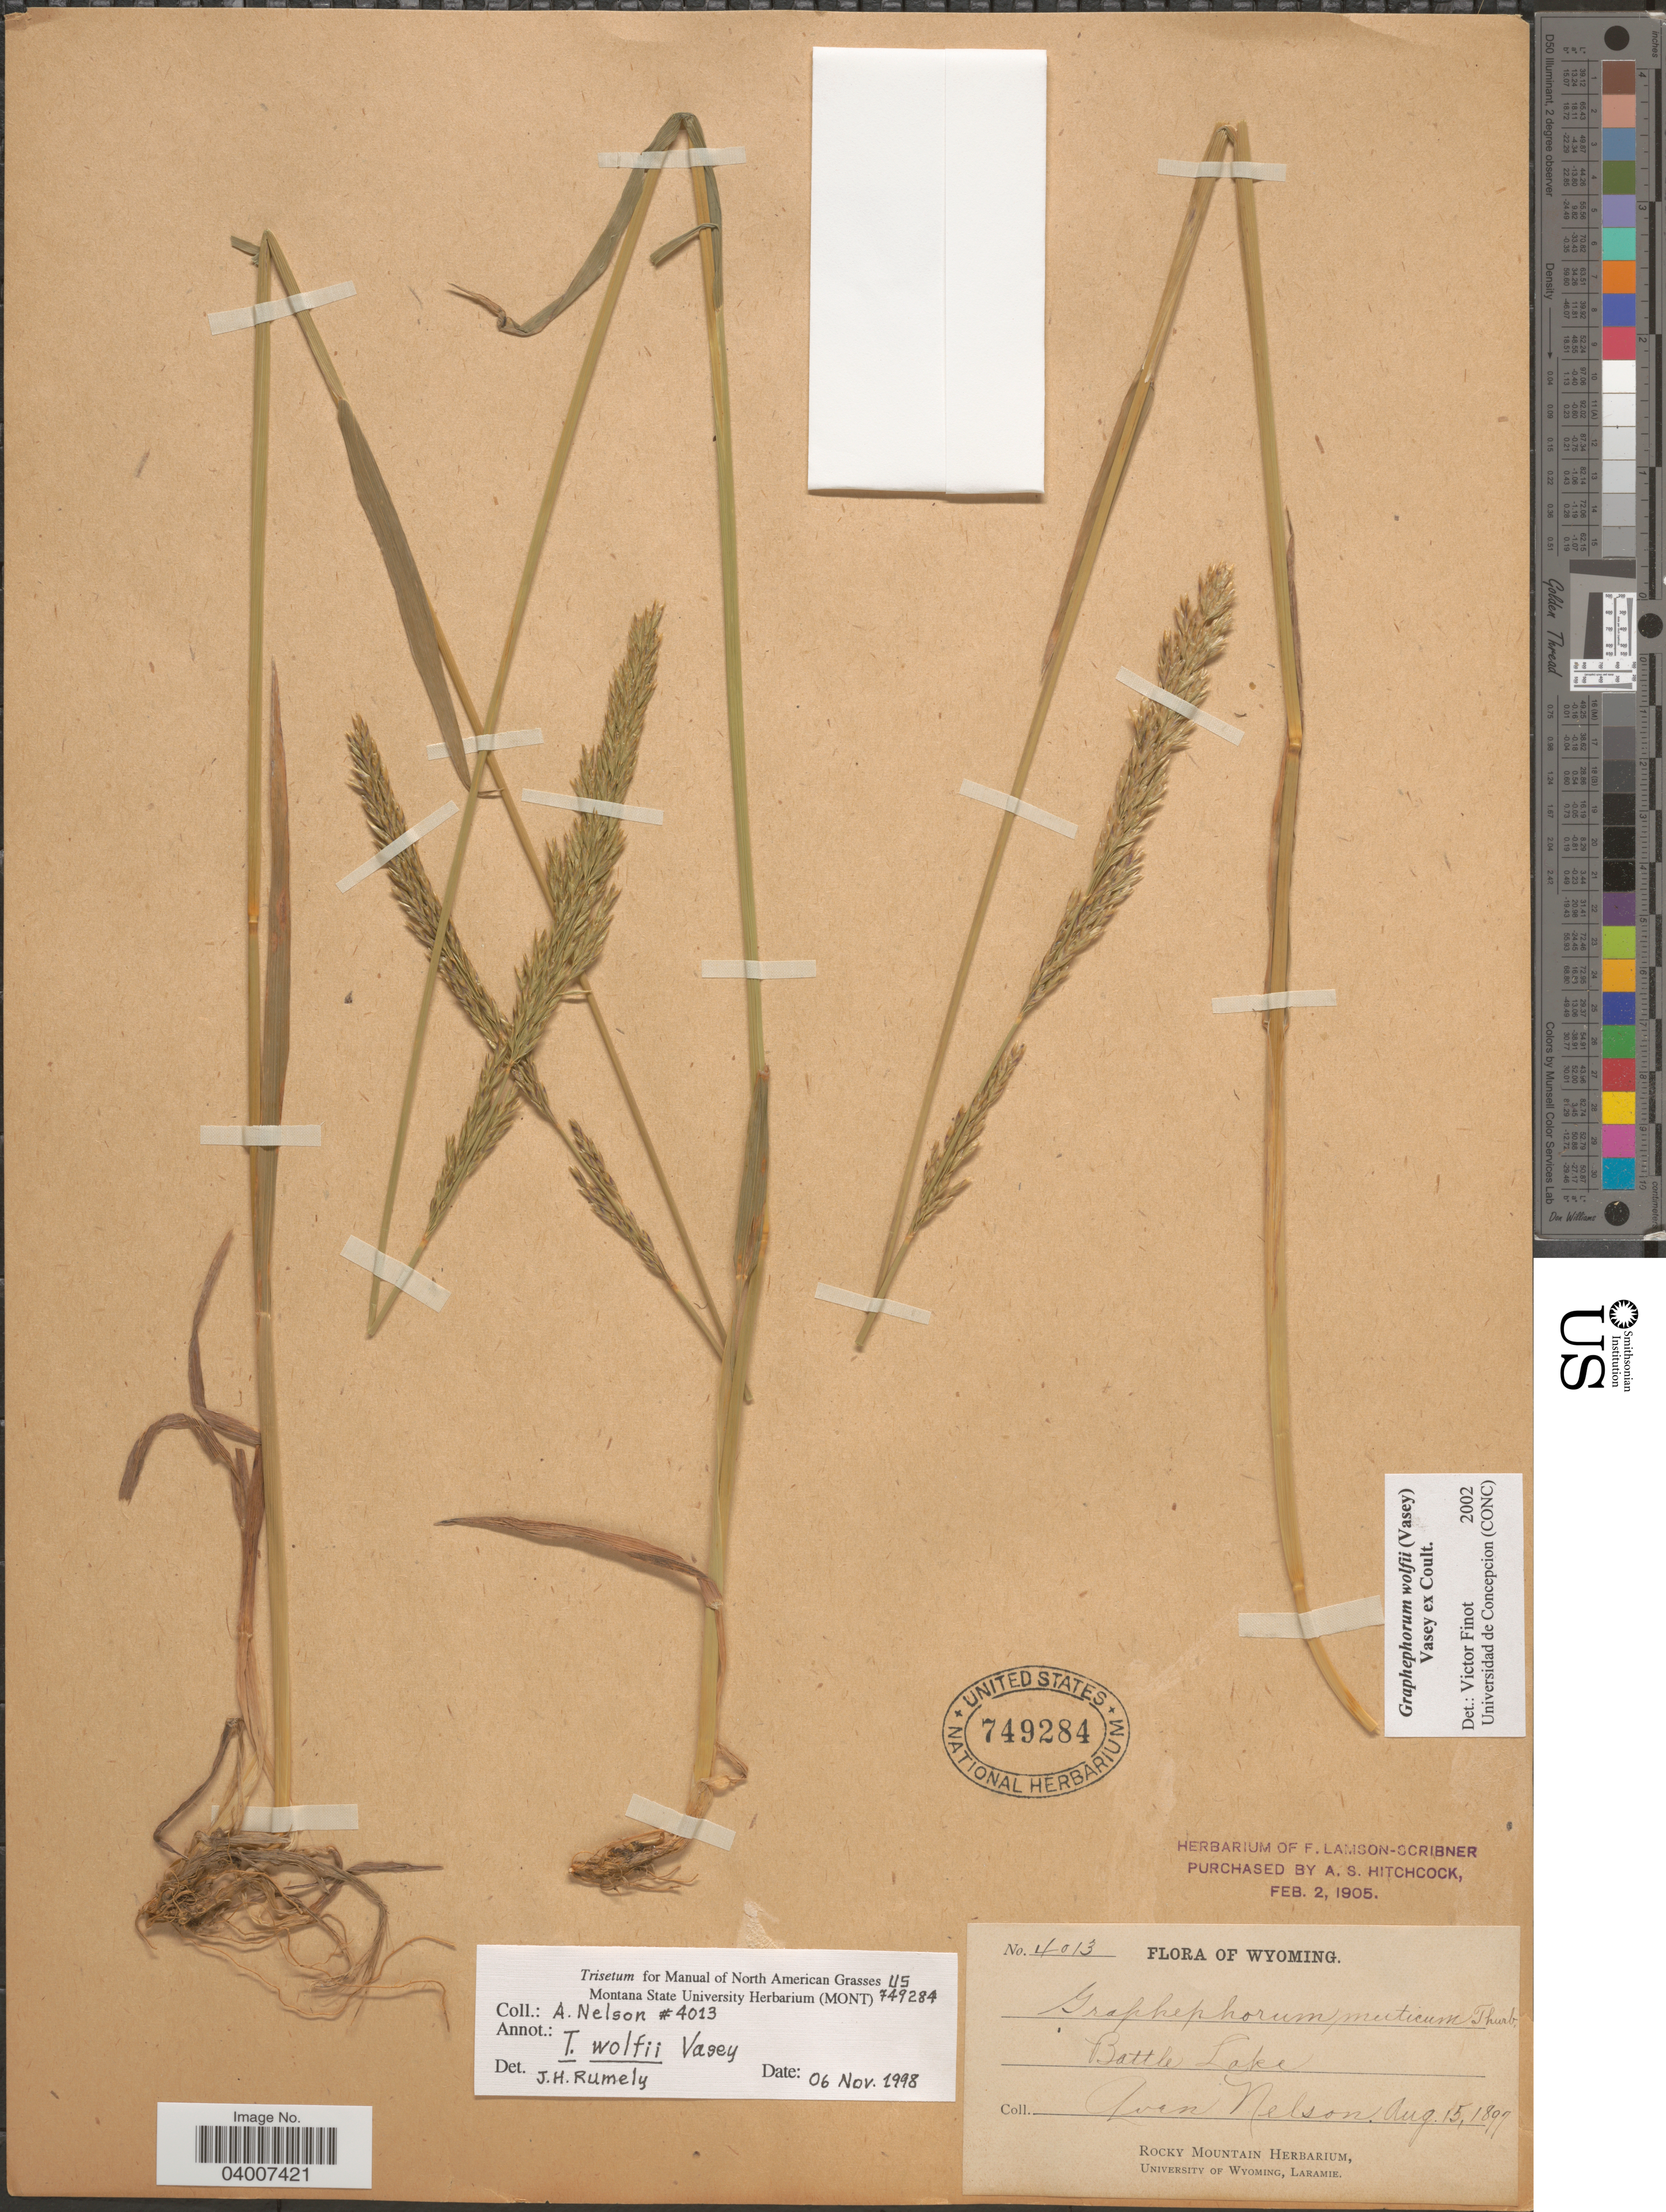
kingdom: Plantae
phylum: Tracheophyta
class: Liliopsida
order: Poales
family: Poaceae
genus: Graphephorum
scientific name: Graphephorum wolfii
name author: (E. Fourn.) Vasey ex Coult.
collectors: A. Nelson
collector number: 4013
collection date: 1897-08-15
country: United States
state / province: Wyoming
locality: Battle Lake.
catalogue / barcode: US 749284